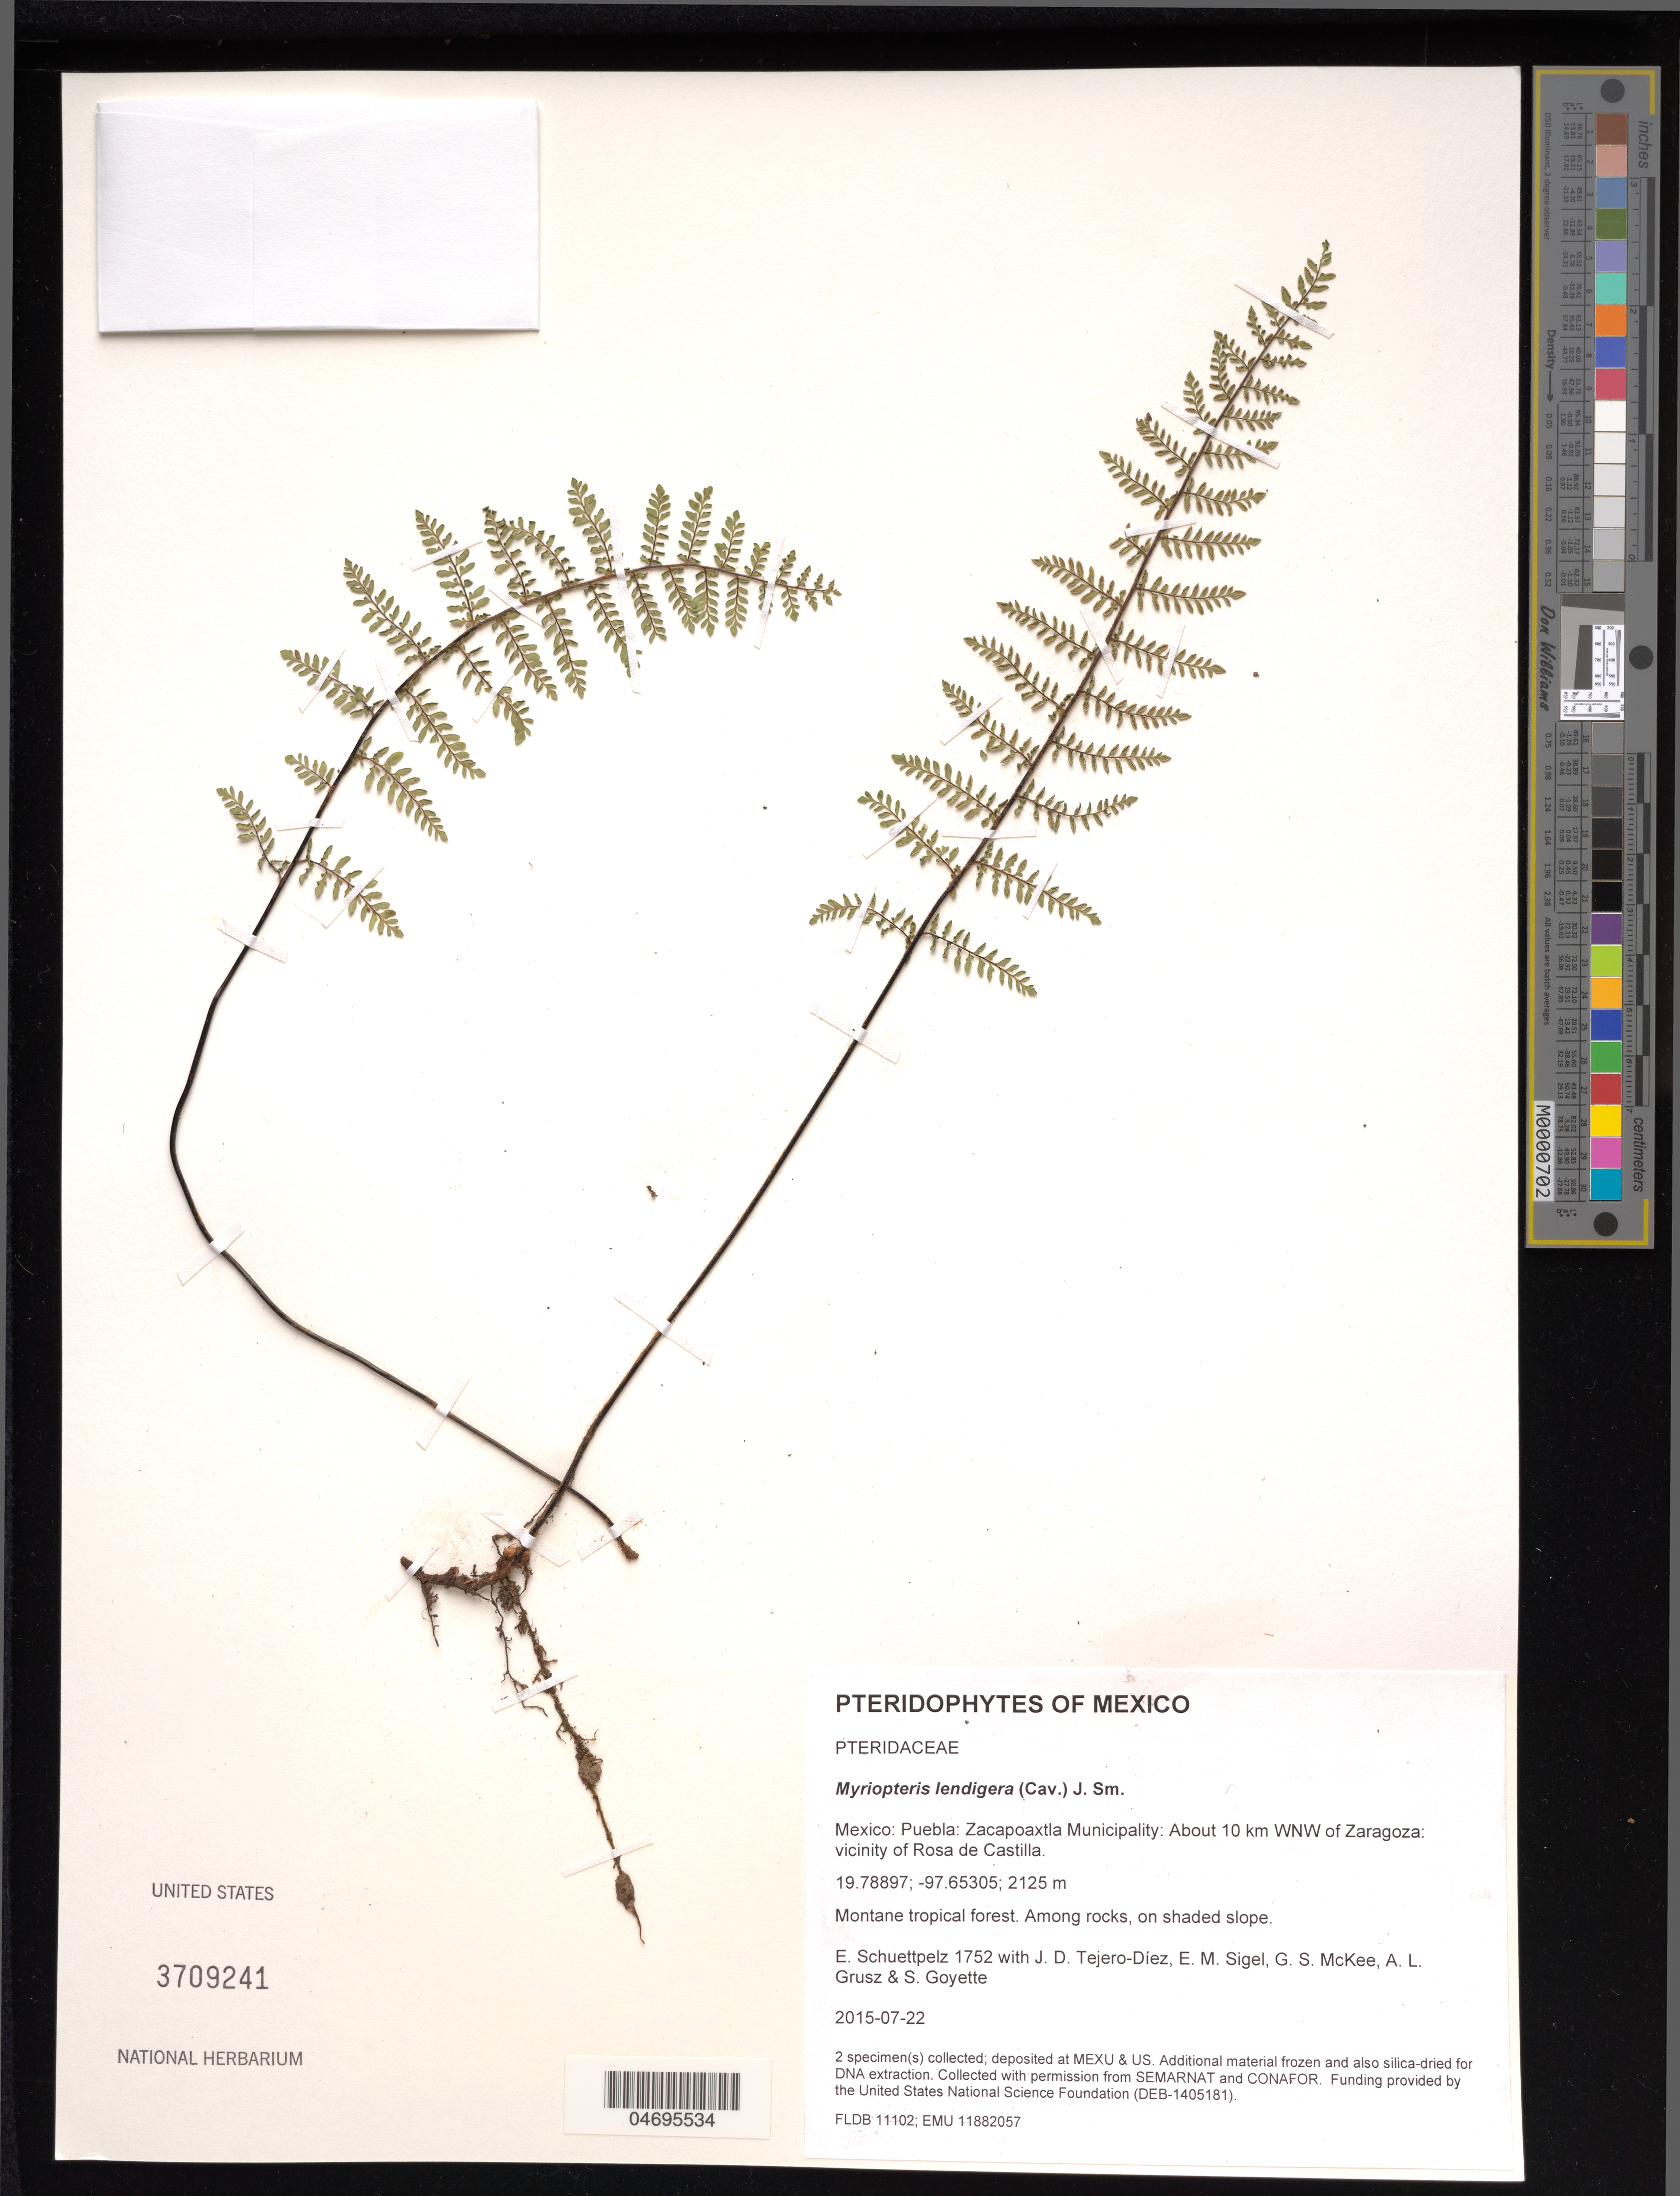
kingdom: Plantae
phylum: Tracheophyta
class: Polypodiopsida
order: Polypodiales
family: Pteridaceae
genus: Myriopteris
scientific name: Myriopteris lendigera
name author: (Cav.) J. Sm.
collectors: E. Schuettpelz, D. Tejero-Díez, E. M. Sigel, G. S. McKee & A. Grusz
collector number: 1752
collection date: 2015-07-22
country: Mexico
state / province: Puebla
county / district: Zacapoaxtla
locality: About 10 km WNW of Zaragoza: vicinity of Rosa de Castilla.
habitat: Montane tropical forest.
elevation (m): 2125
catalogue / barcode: US 3709241